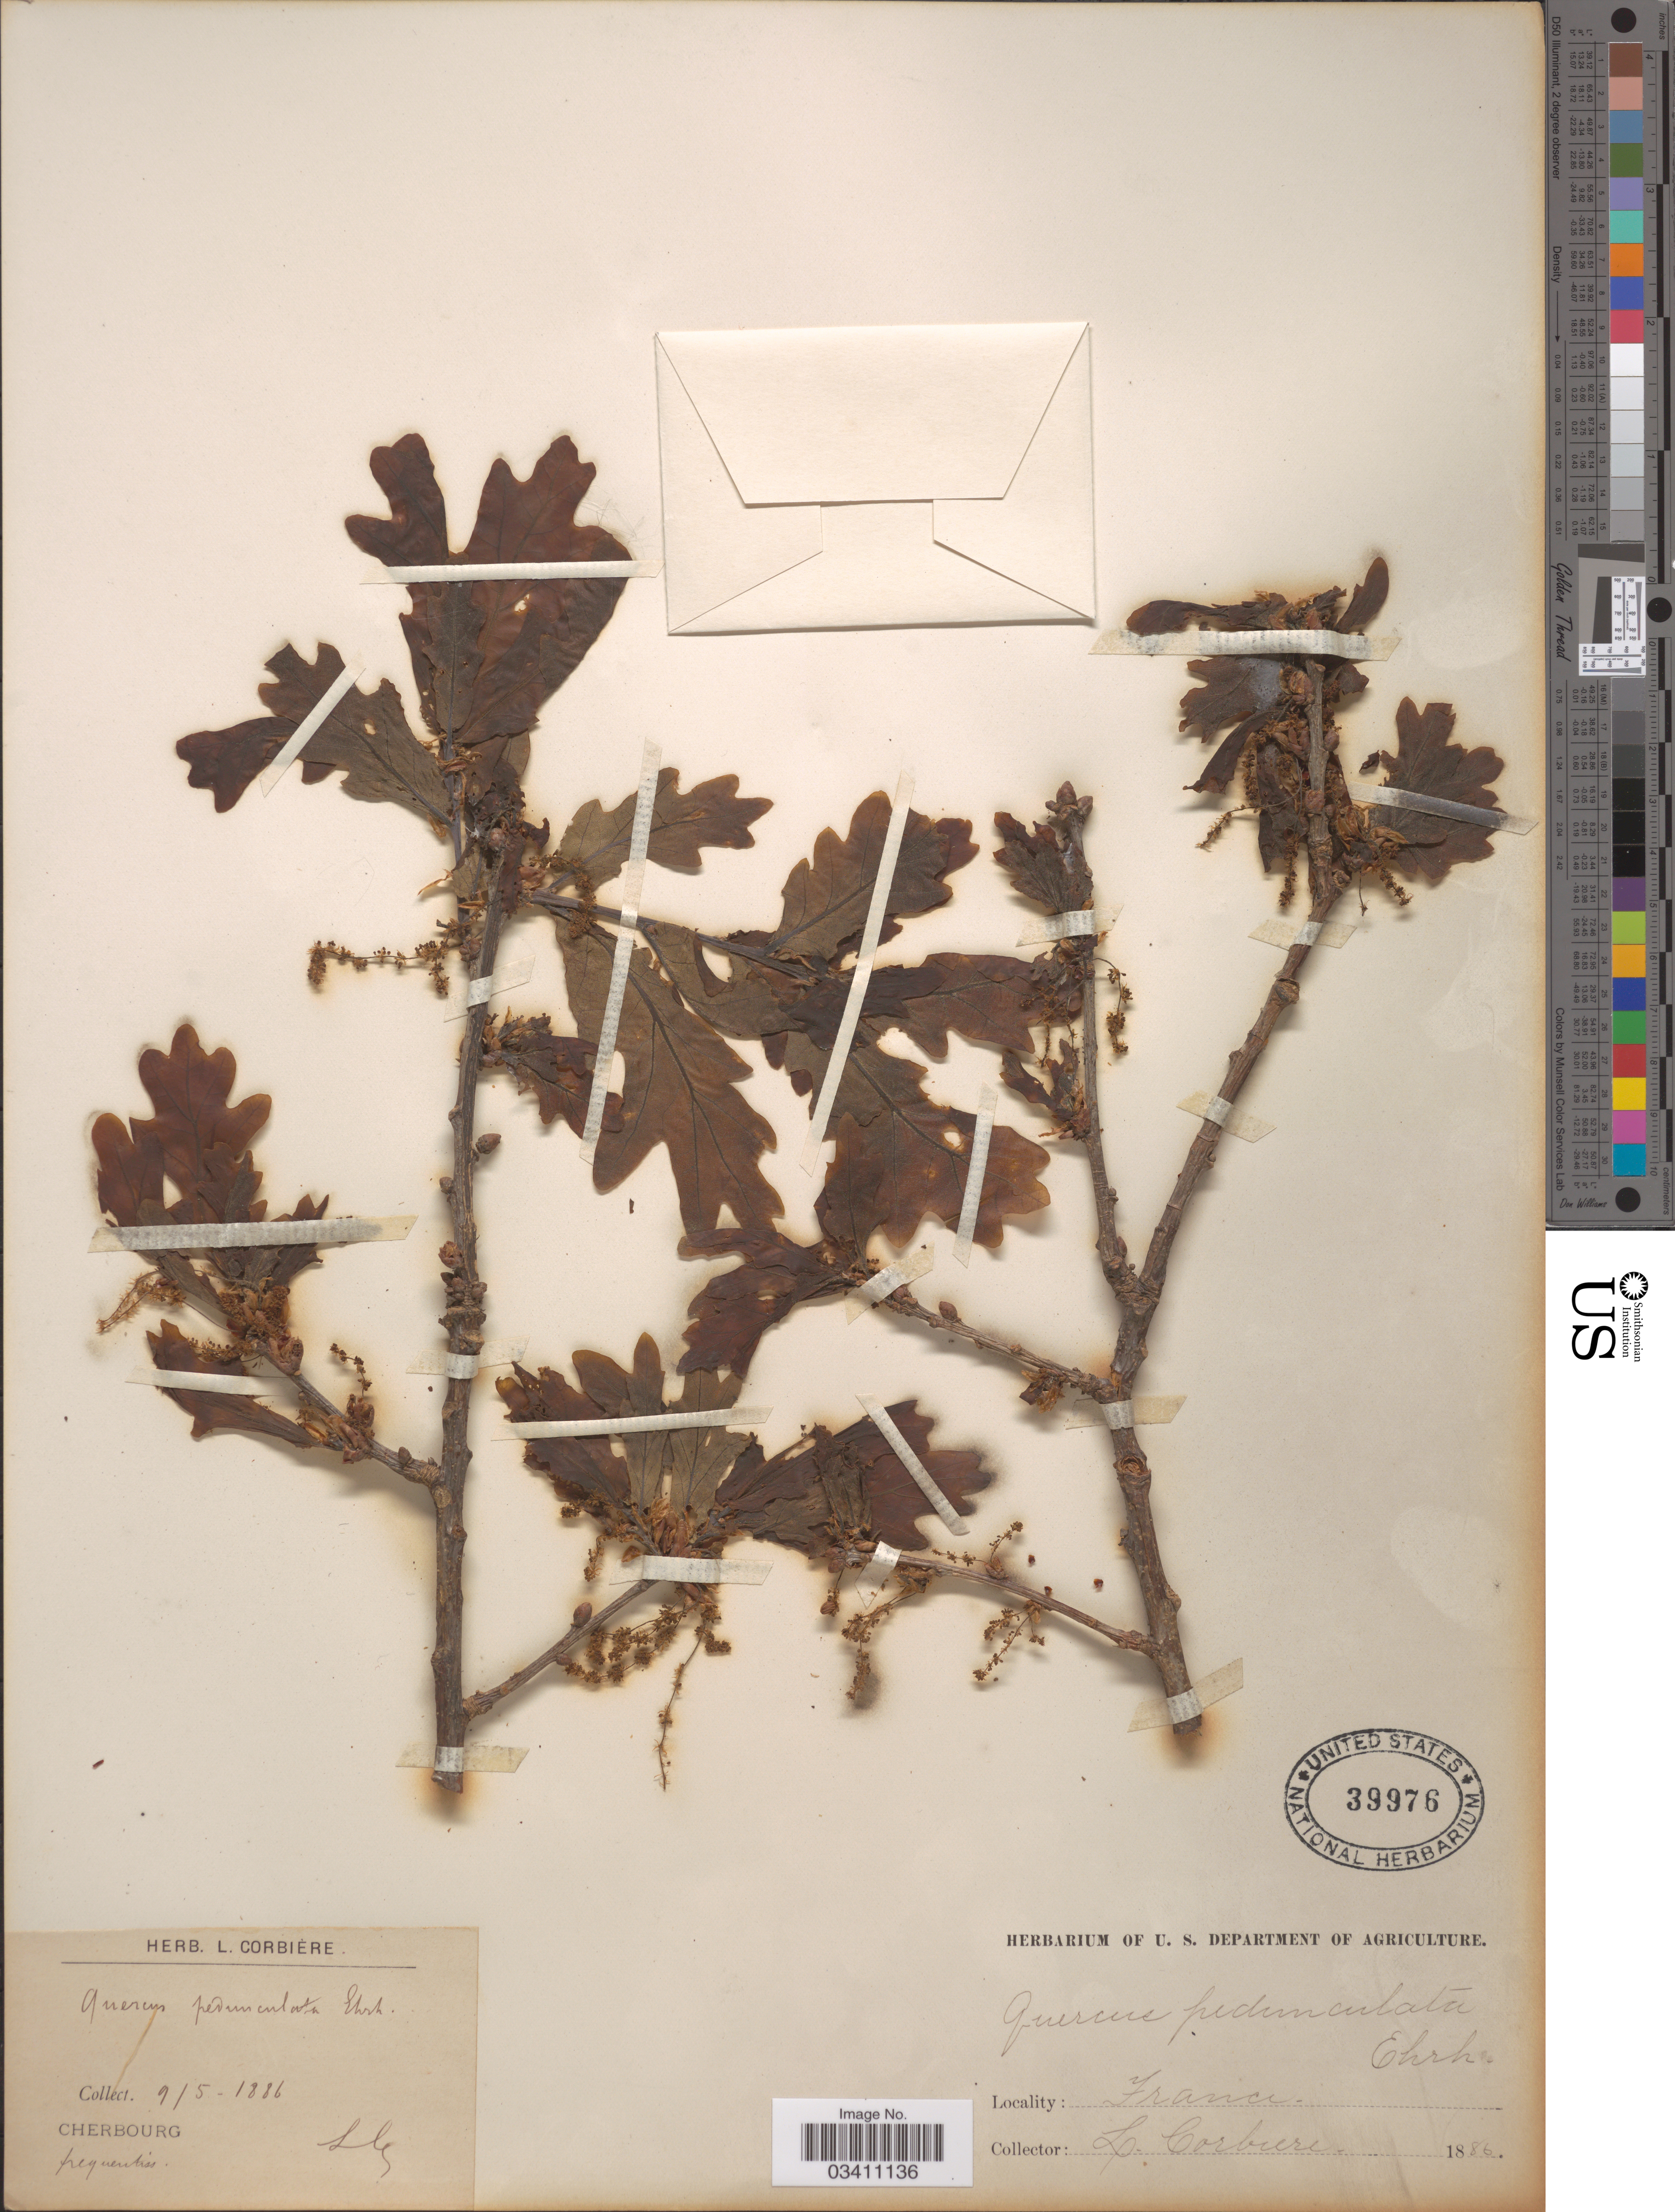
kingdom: Plantae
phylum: Tracheophyta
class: Magnoliopsida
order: Fagales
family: Fagaceae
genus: Quercus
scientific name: Quercus robur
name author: L.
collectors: L. Corbière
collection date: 1886-05-09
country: France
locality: Cherbourg.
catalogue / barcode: US 39976